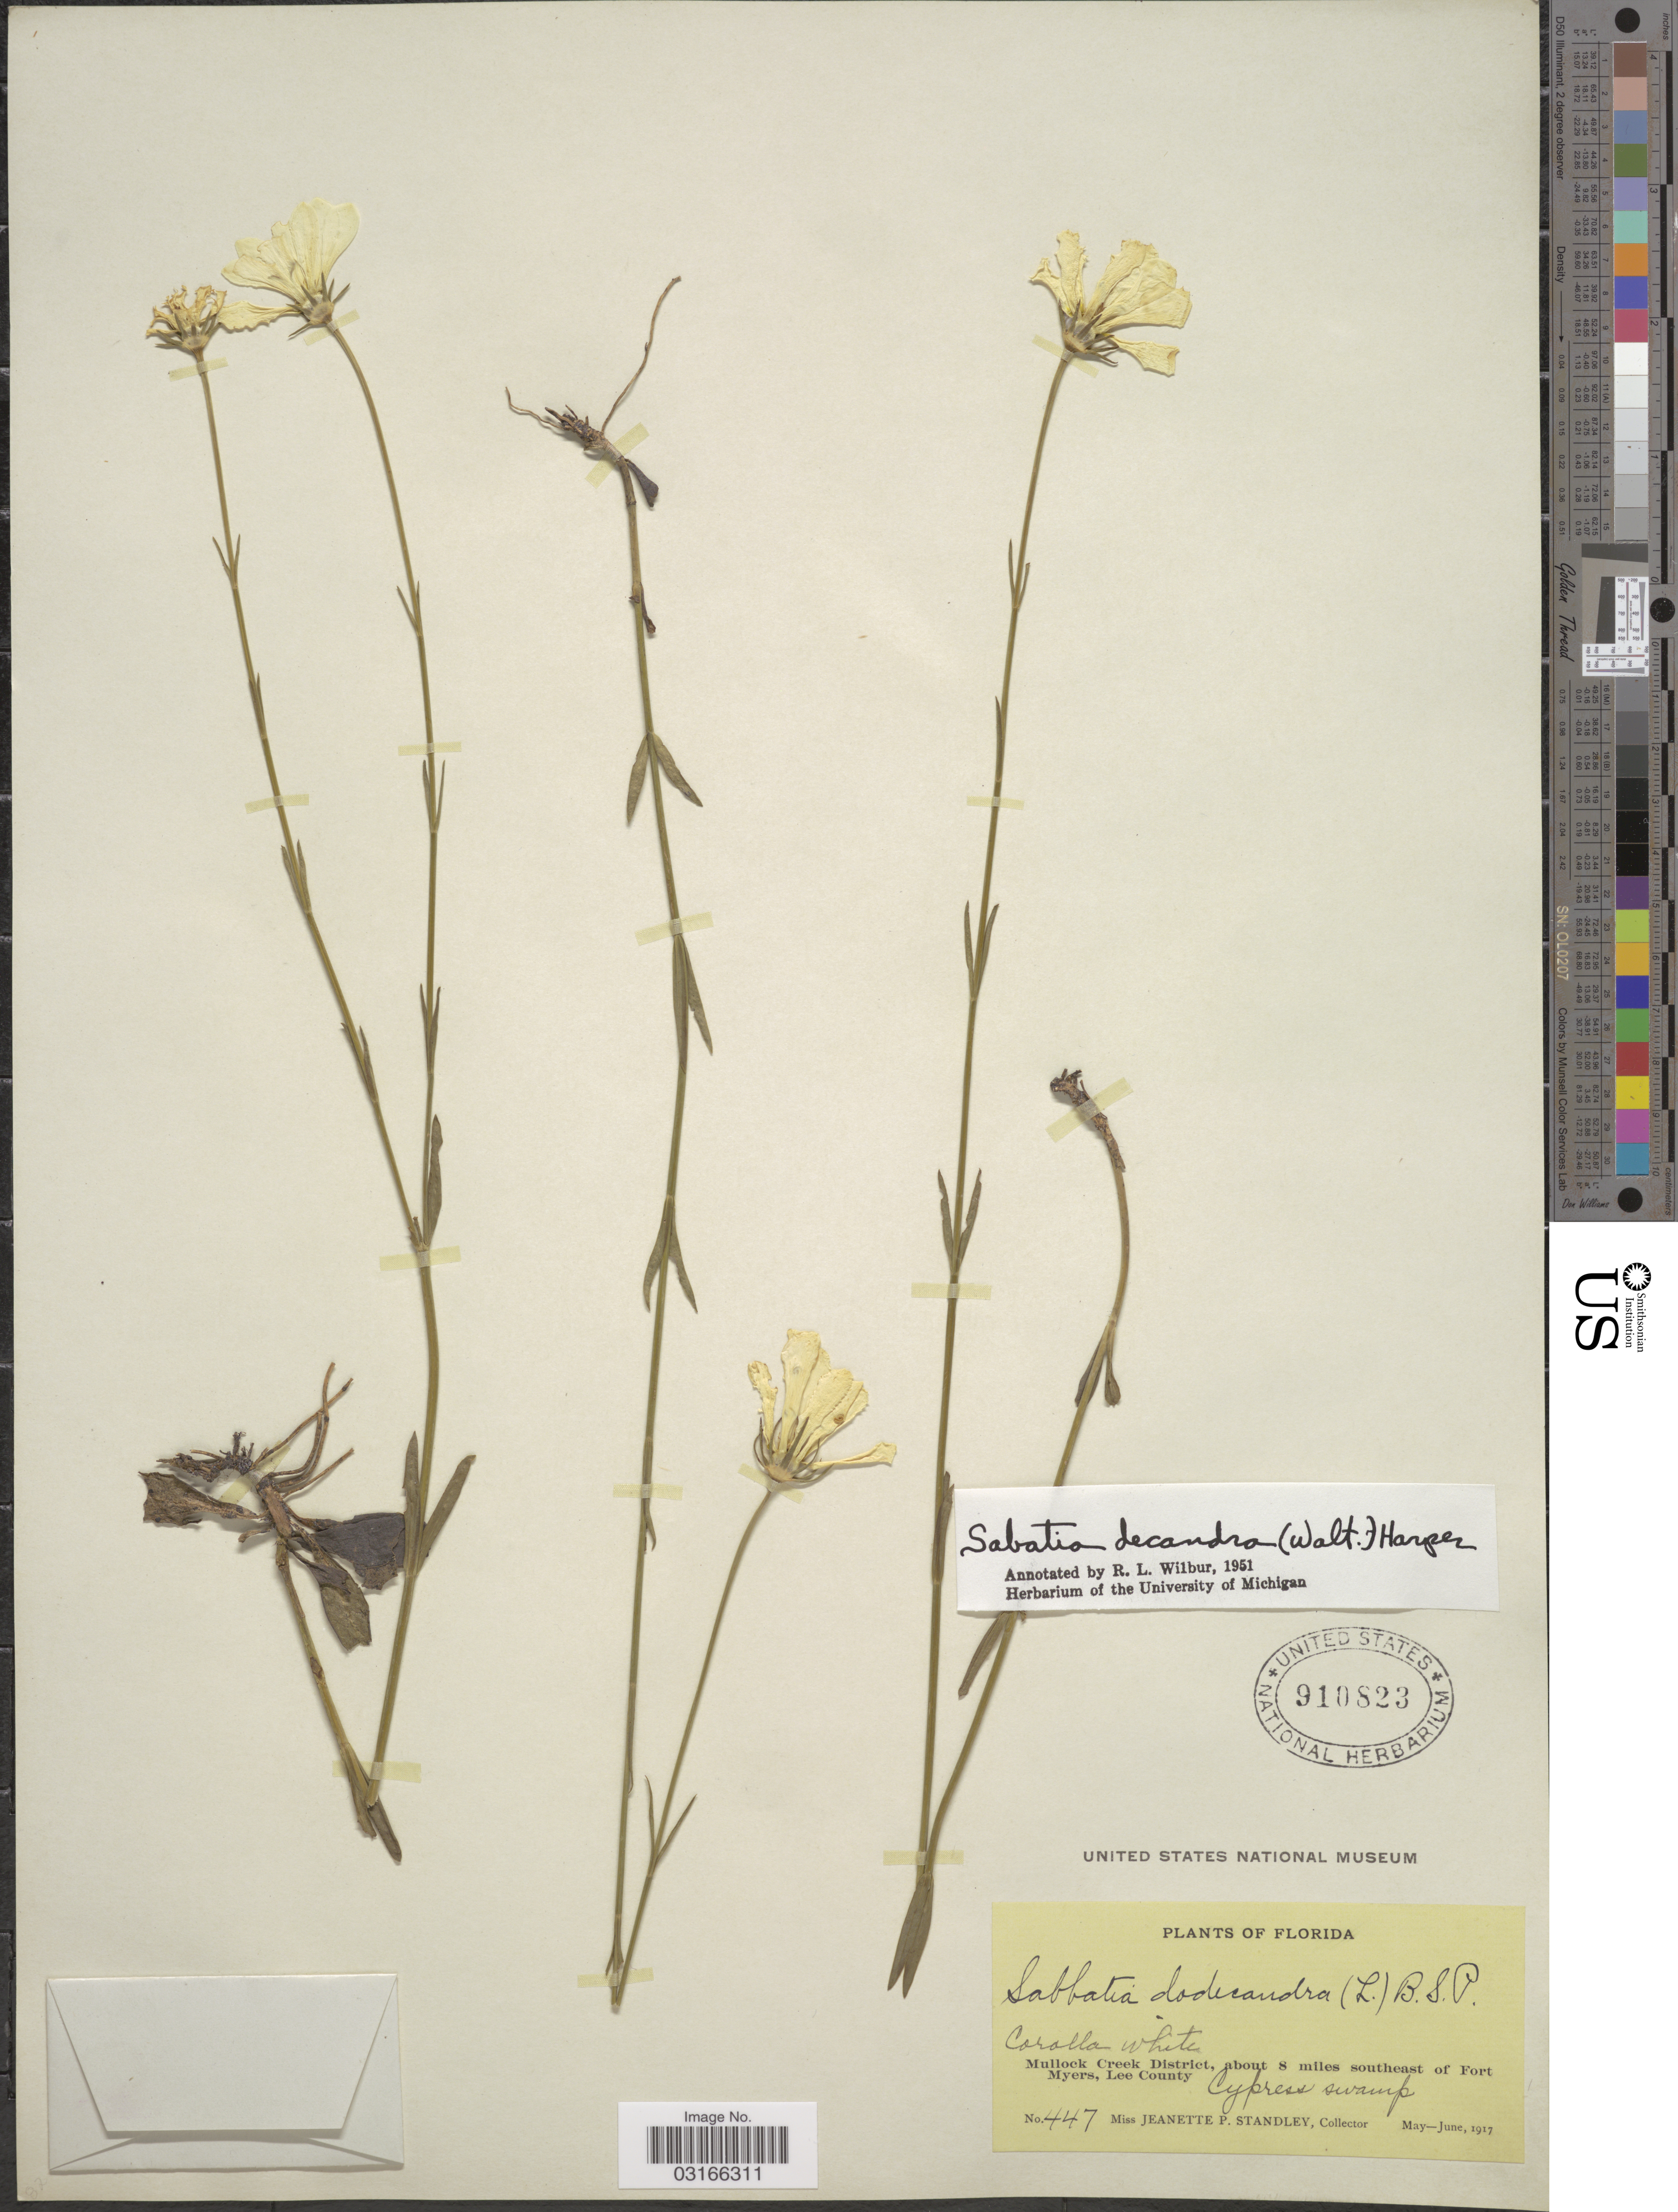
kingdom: Plantae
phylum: Tracheophyta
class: Magnoliopsida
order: Gentianales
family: Gentianaceae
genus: Sabatia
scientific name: Sabatia decandra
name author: (Walter)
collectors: J. P. Standley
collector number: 447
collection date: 1917-05/1917-06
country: United States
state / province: Florida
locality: Mullock Creek District, about 8 miles southeast of Fort Myers, Lee County. Cypress swamp.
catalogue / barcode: US 910823